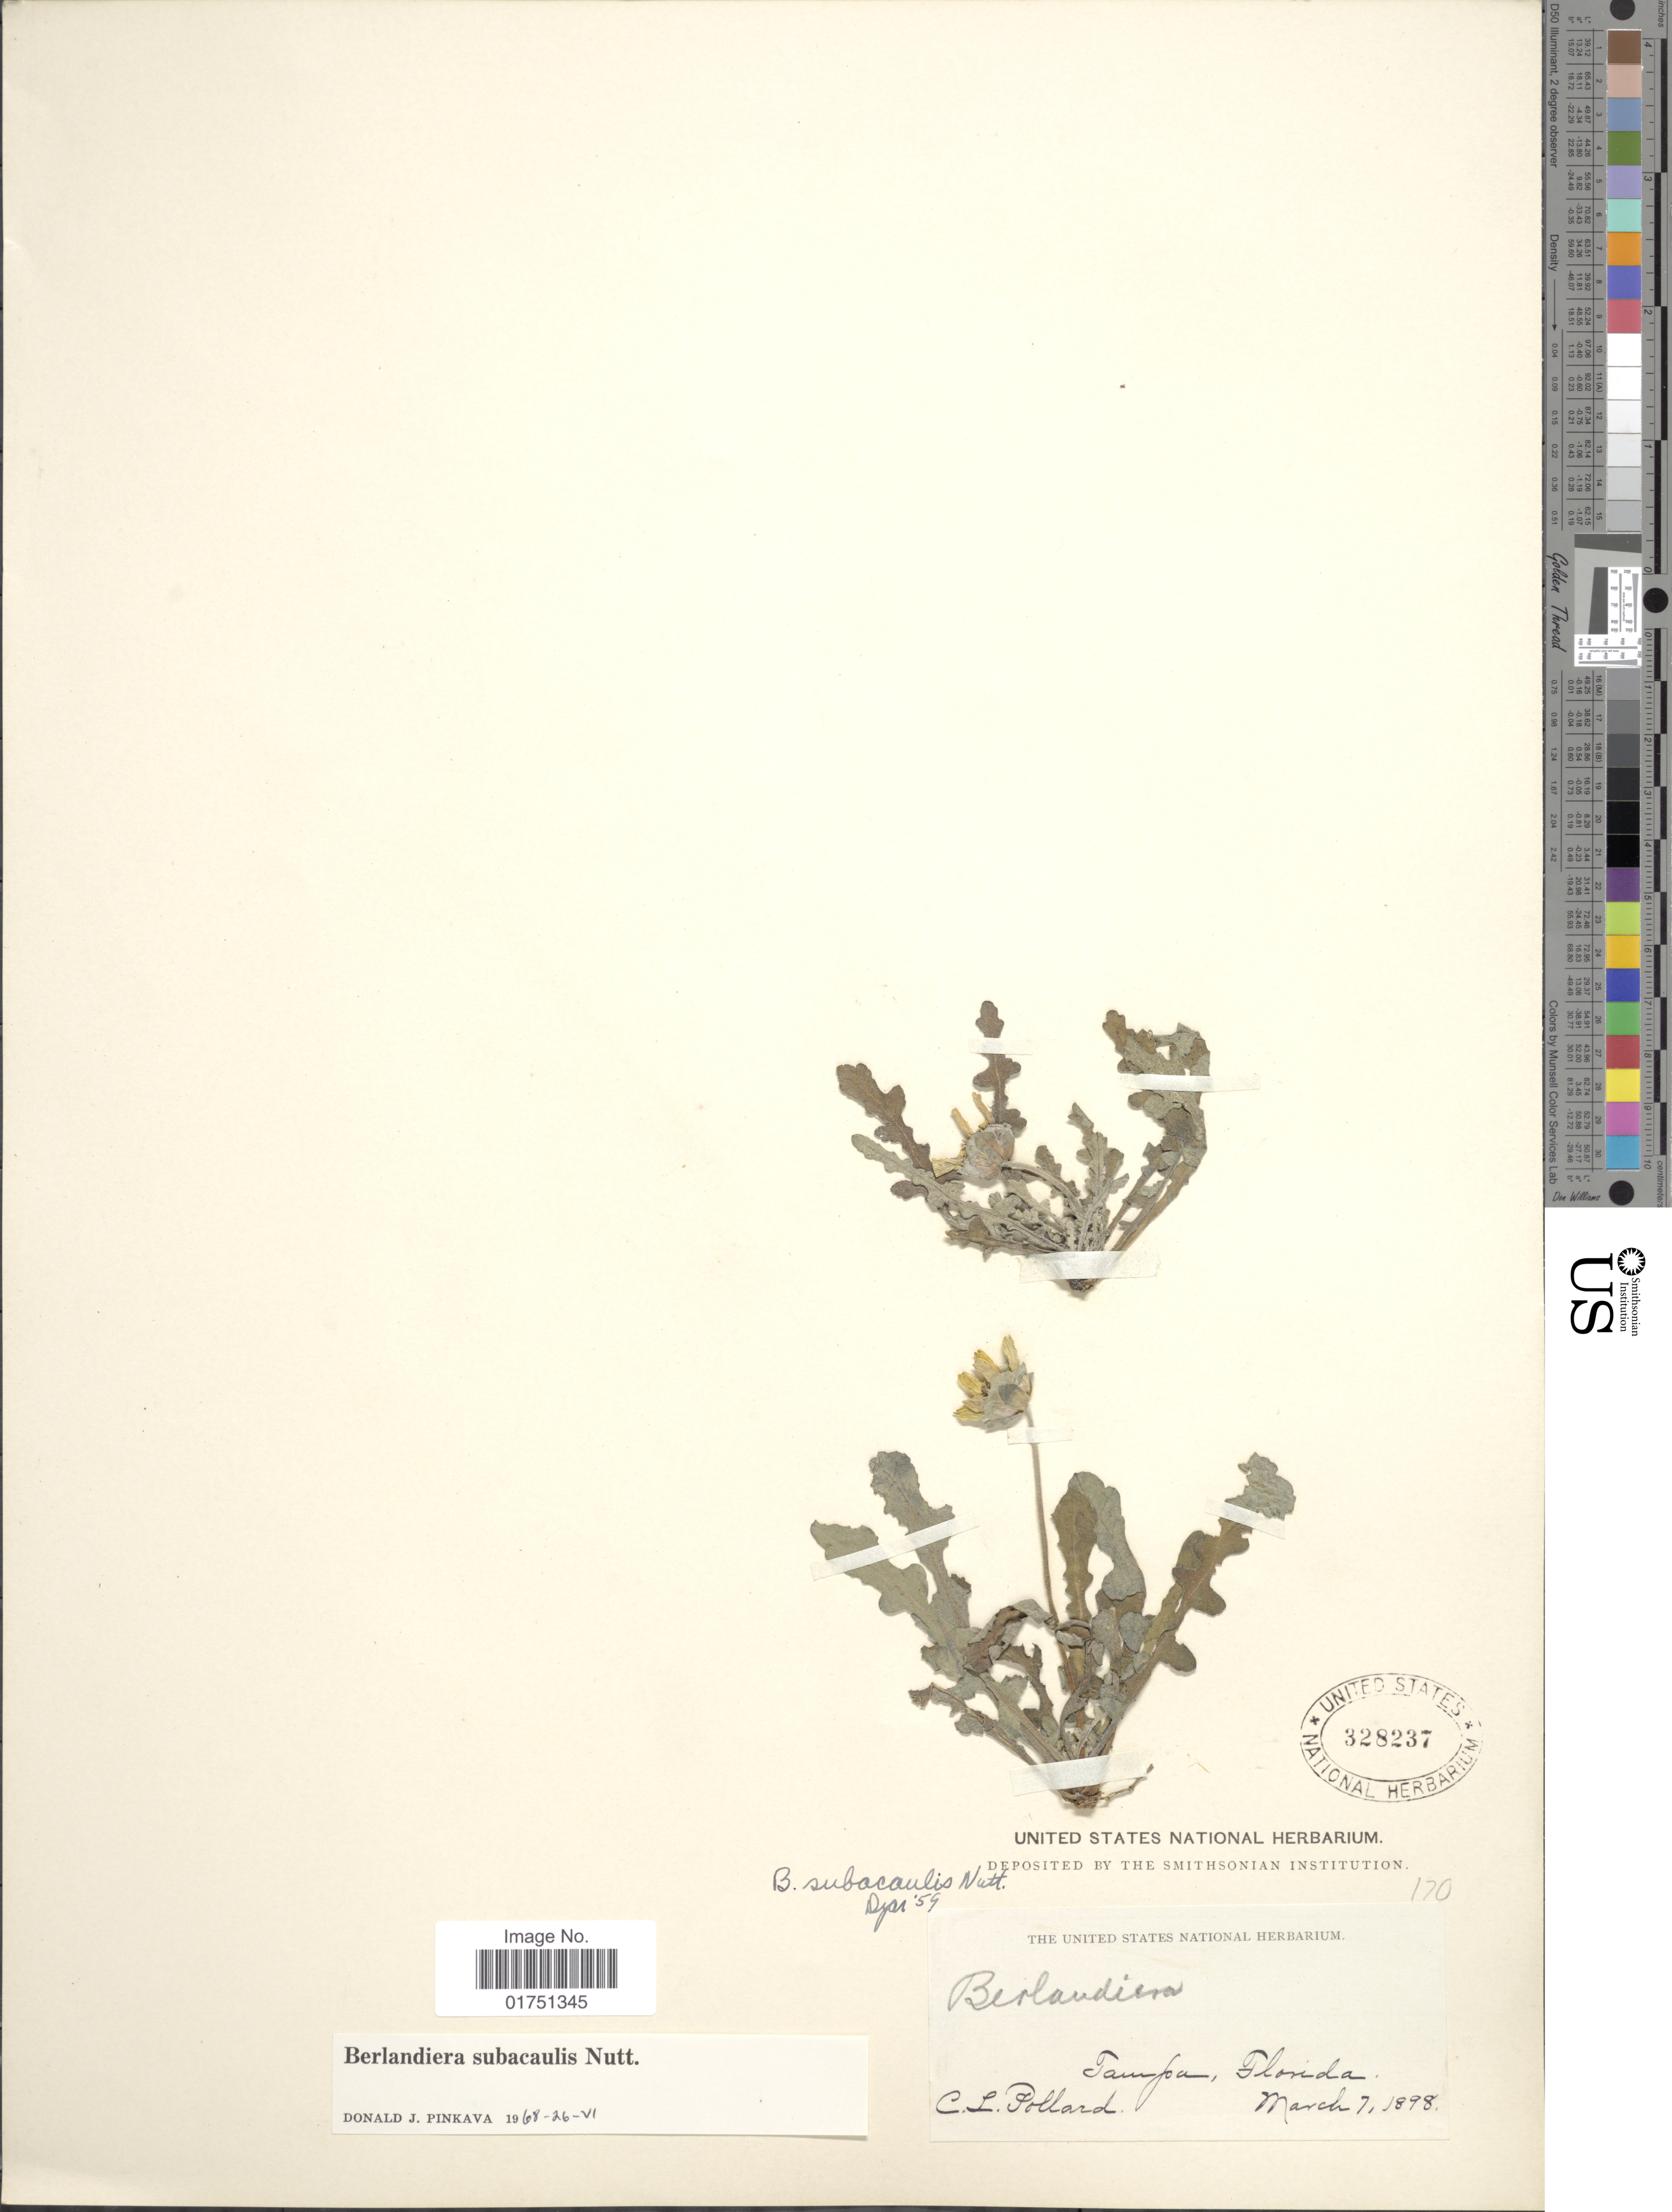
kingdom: Plantae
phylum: Tracheophyta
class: Magnoliopsida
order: Asterales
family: Asteraceae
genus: Berlandiera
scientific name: Berlandiera subacaulis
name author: Nutt.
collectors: C. L. Pollard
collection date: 1898-03-07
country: United States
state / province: Florida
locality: Tampan, Florida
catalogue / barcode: US 328237